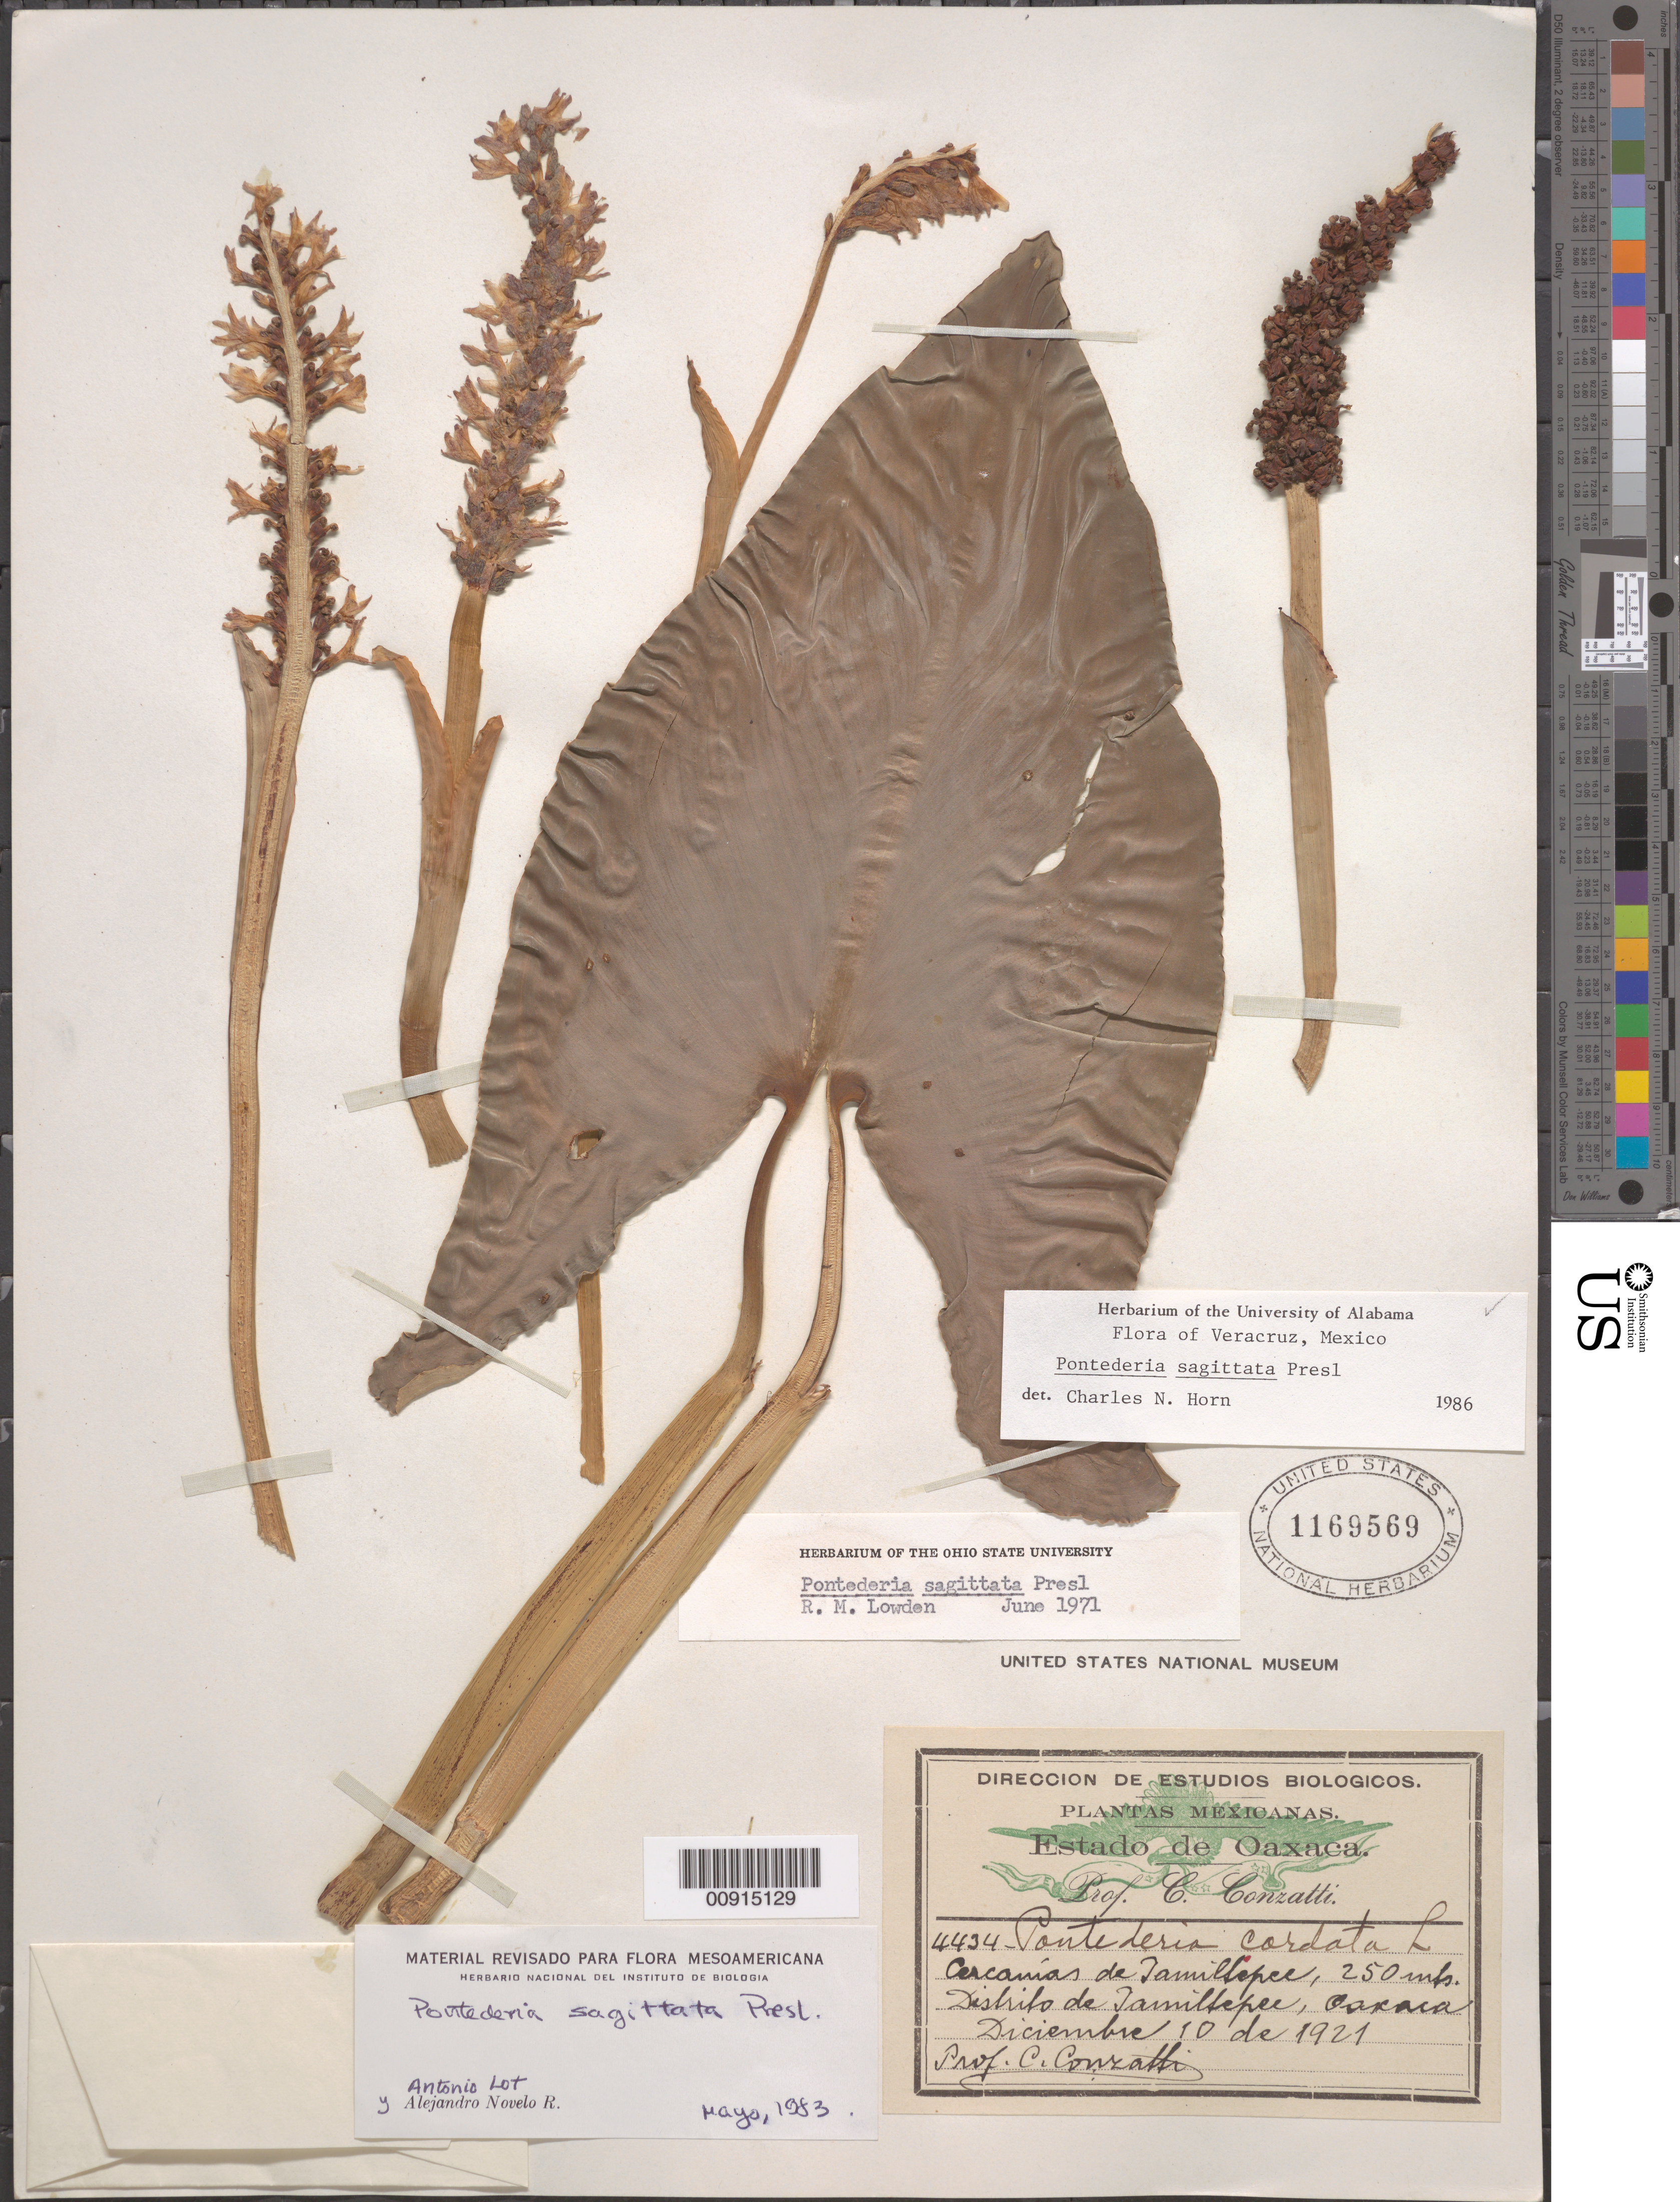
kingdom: Plantae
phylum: Tracheophyta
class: Liliopsida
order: Commelinales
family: Pontederiaceae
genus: Pontederia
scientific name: Pontederia sagittata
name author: C. Presl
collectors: C. Conzatti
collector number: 4434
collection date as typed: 10 Dec 1921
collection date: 1921-12-10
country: Mexico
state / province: Oaxaca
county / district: Jamiltepec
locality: Cercanías de Jamiltepec, Distrito de Jamiltepec, Oaxaca.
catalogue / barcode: US 1169569